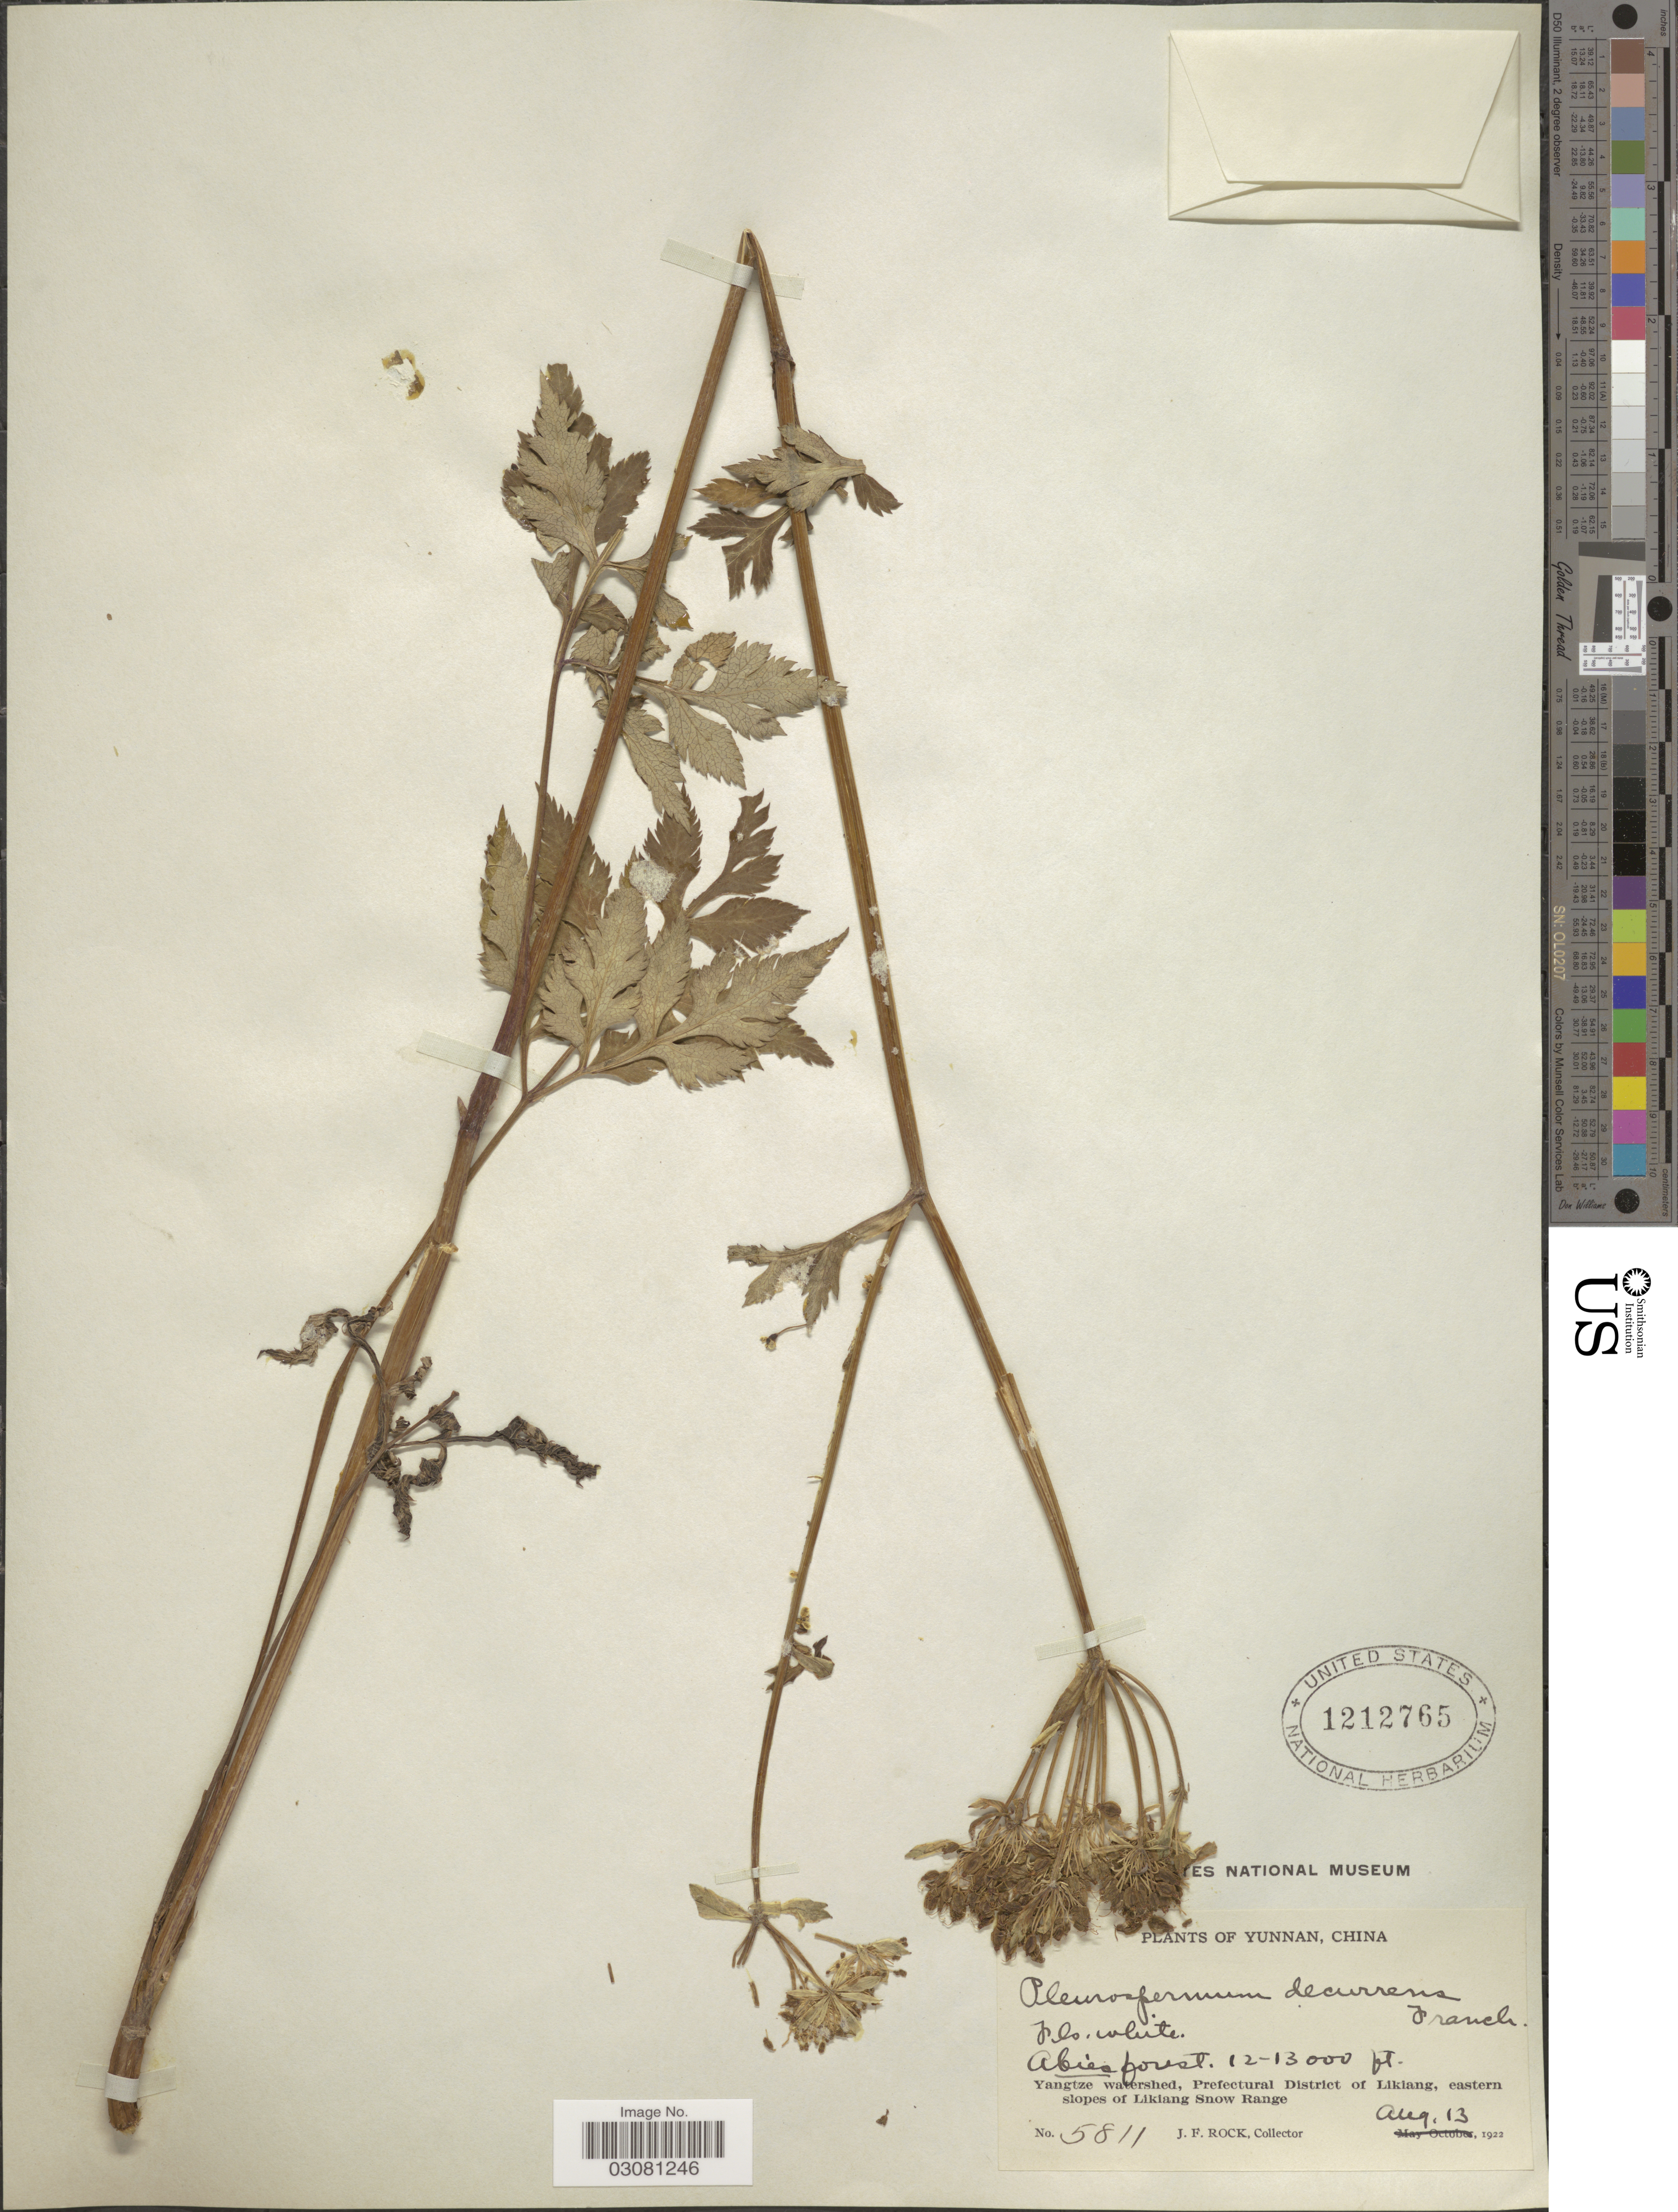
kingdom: Plantae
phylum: Tracheophyta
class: Magnoliopsida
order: Apiales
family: Apiaceae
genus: Pleurospermum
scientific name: Pleurospermum decurrens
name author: Franch.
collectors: J. Rock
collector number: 5811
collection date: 1922-08-13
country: China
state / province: Yunnan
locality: Yangtze watershed, Prefectural District of Likiang, eastern slopes of Likiang Snow Range.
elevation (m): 3658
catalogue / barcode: US 1212765